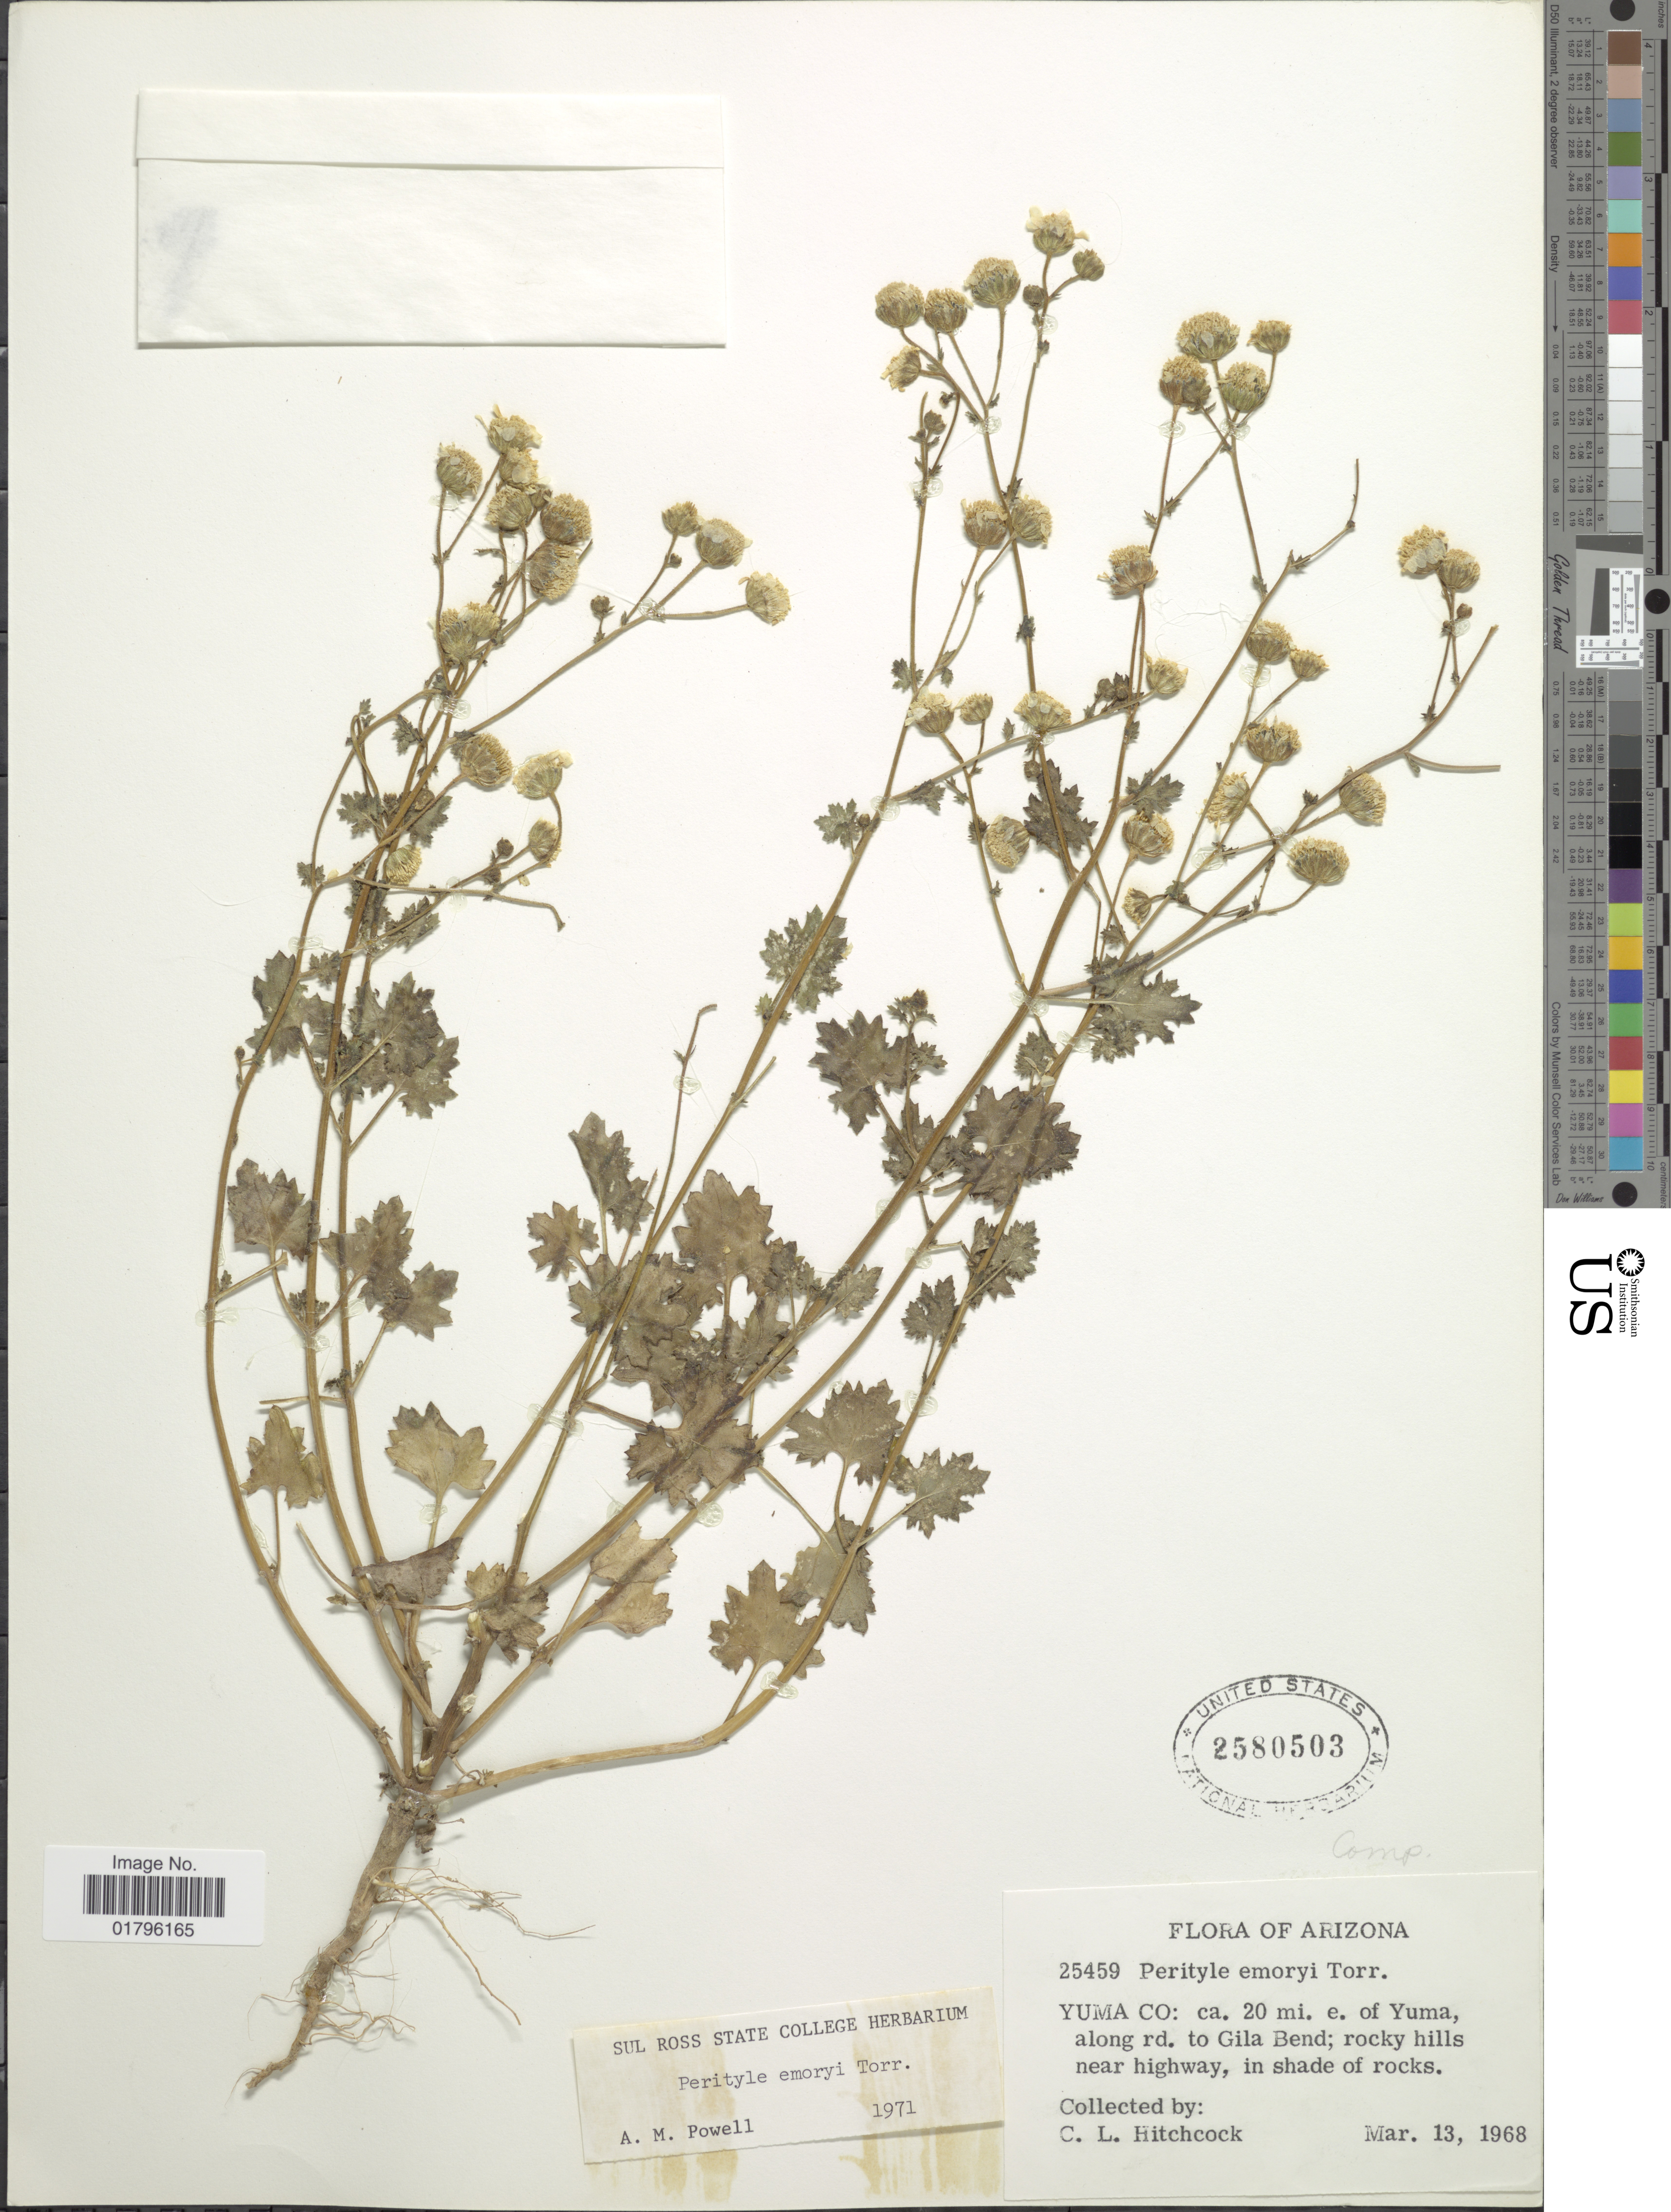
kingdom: Plantae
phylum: Tracheophyta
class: Magnoliopsida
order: Asterales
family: Asteraceae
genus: Perityle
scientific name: Perityle emoryi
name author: Torr.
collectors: C. L. Hitchcock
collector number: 25459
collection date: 1968-03-13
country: United States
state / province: Arizona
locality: Yuma Co: ca. 20 mi. e. of Yuma, along rd. to Gila Bend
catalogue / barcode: US 2580503